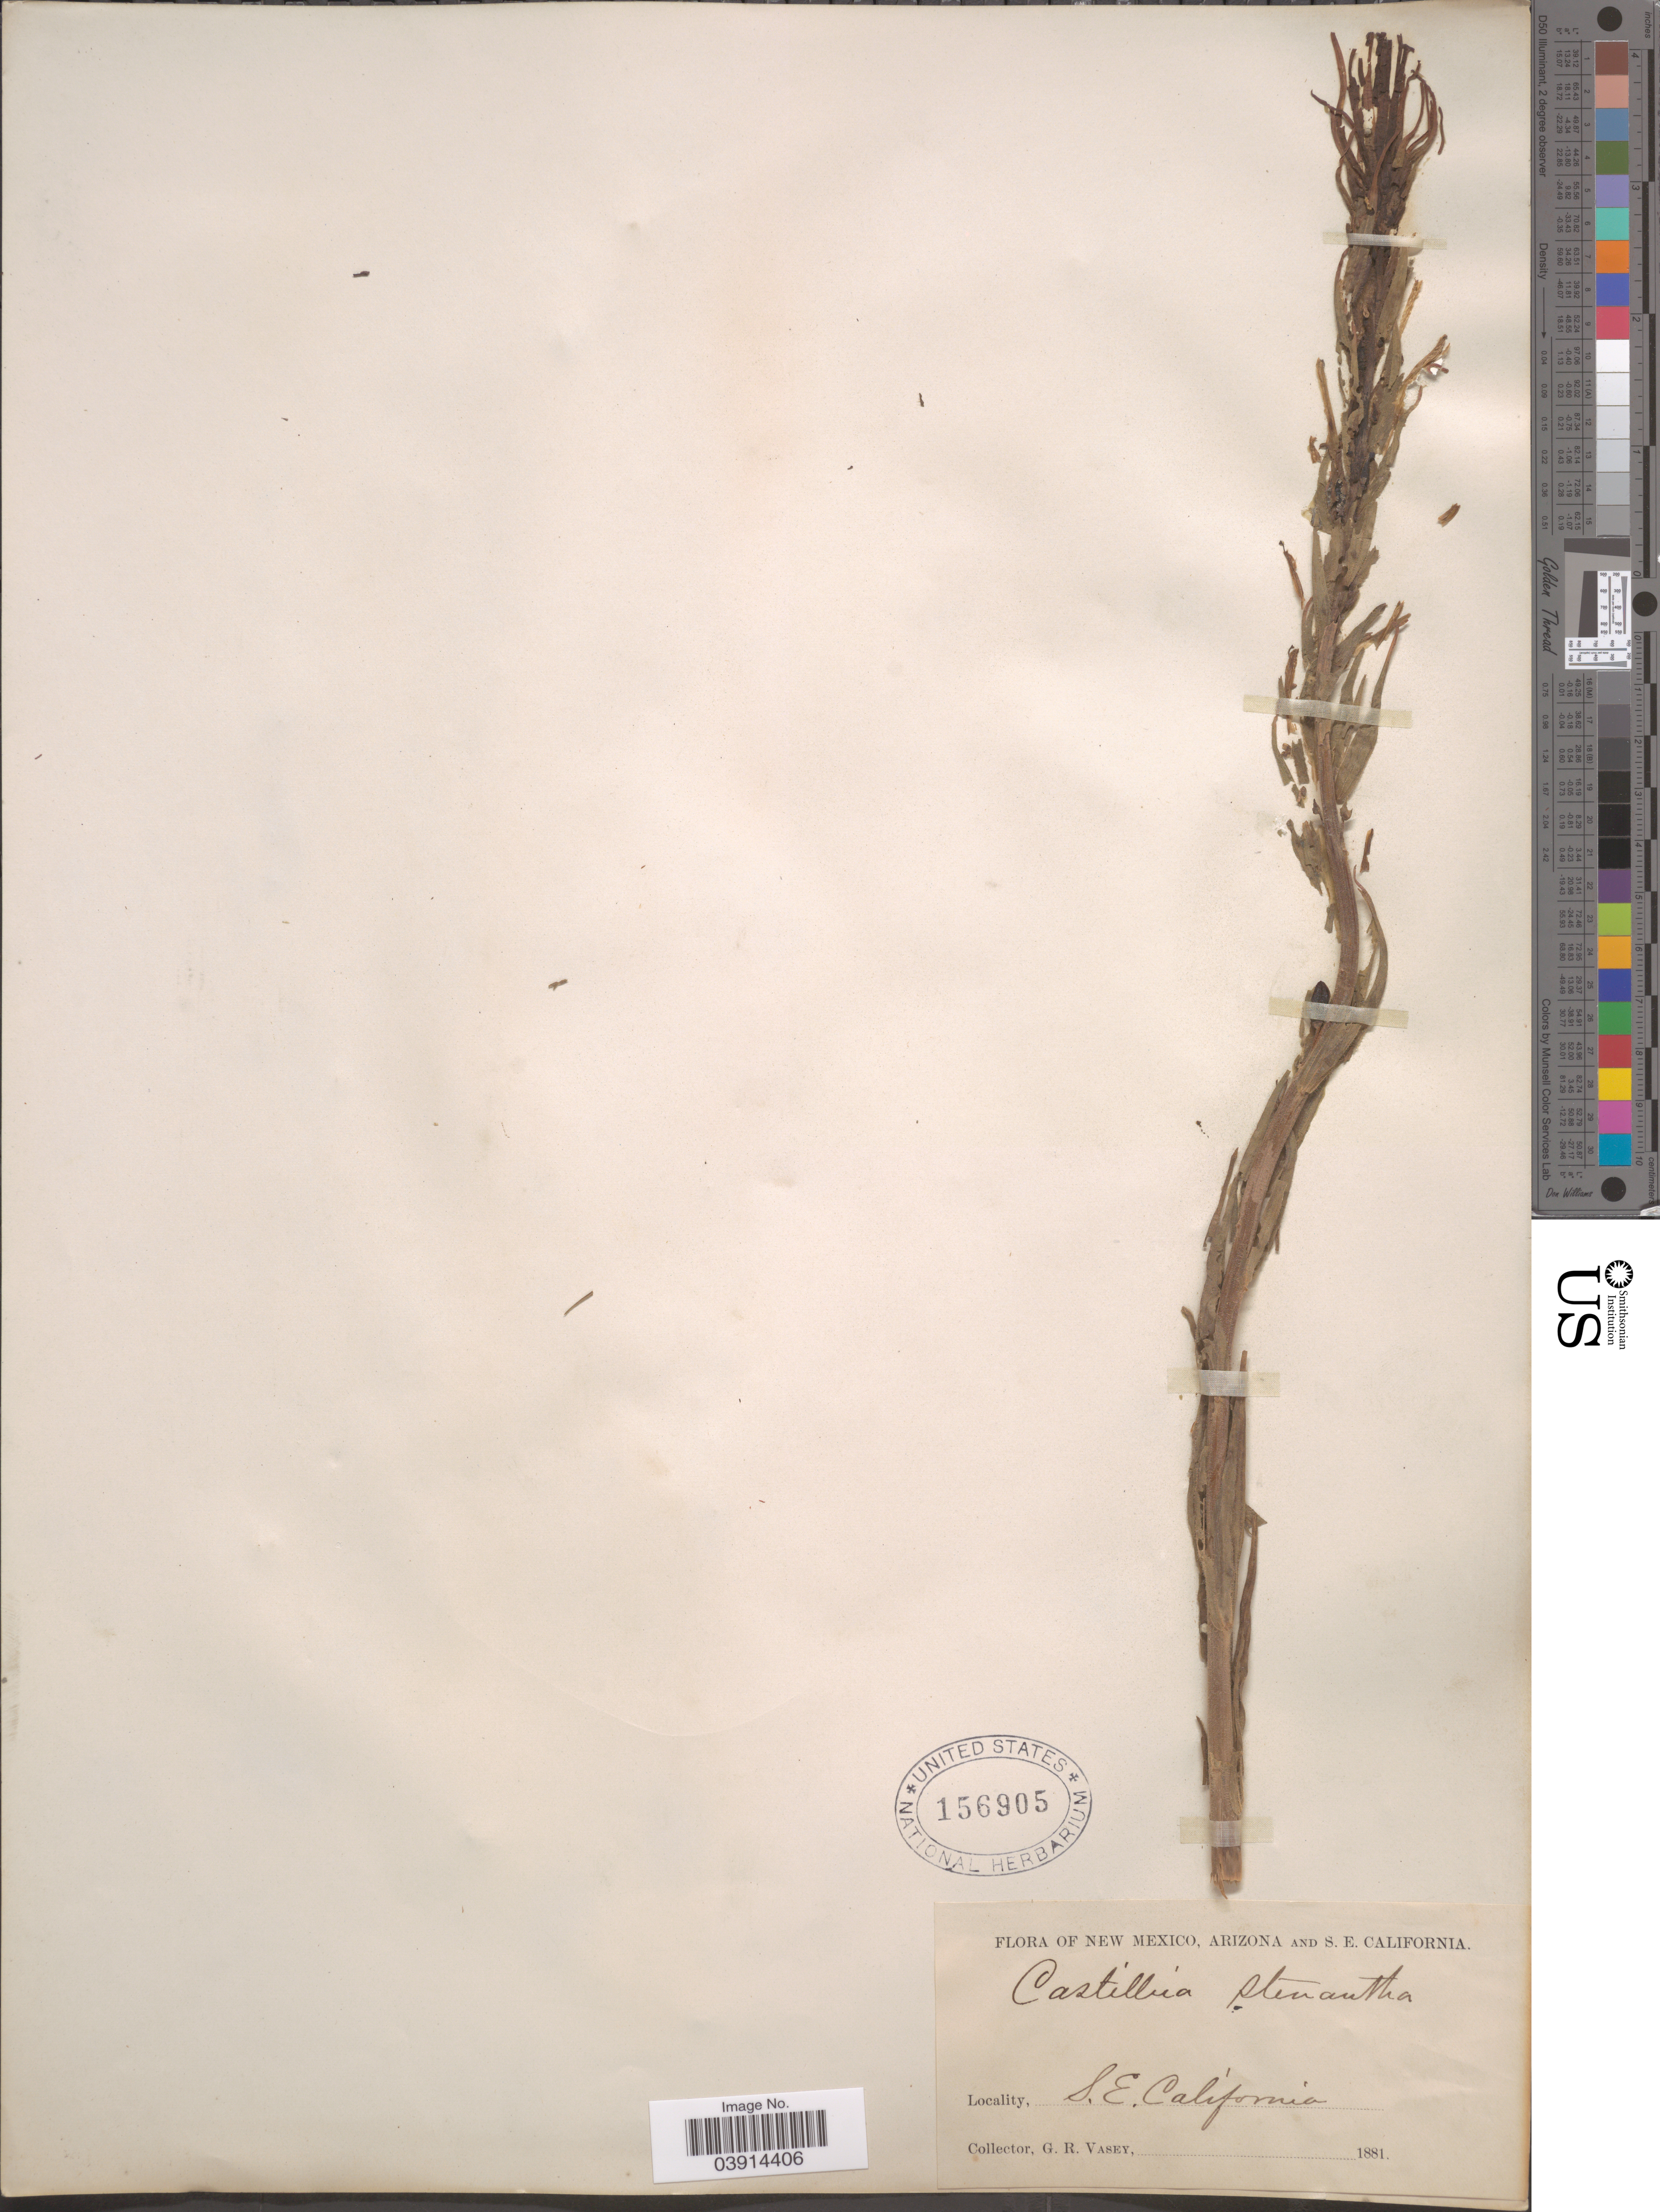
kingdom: Plantae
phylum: Tracheophyta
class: Magnoliopsida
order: Lamiales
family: Orobanchaceae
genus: Castilleja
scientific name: Castilleja stenantha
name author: A. Gray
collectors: G. R. Vasey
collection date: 1881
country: United States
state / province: California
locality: S.E. California.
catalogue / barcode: US 156905